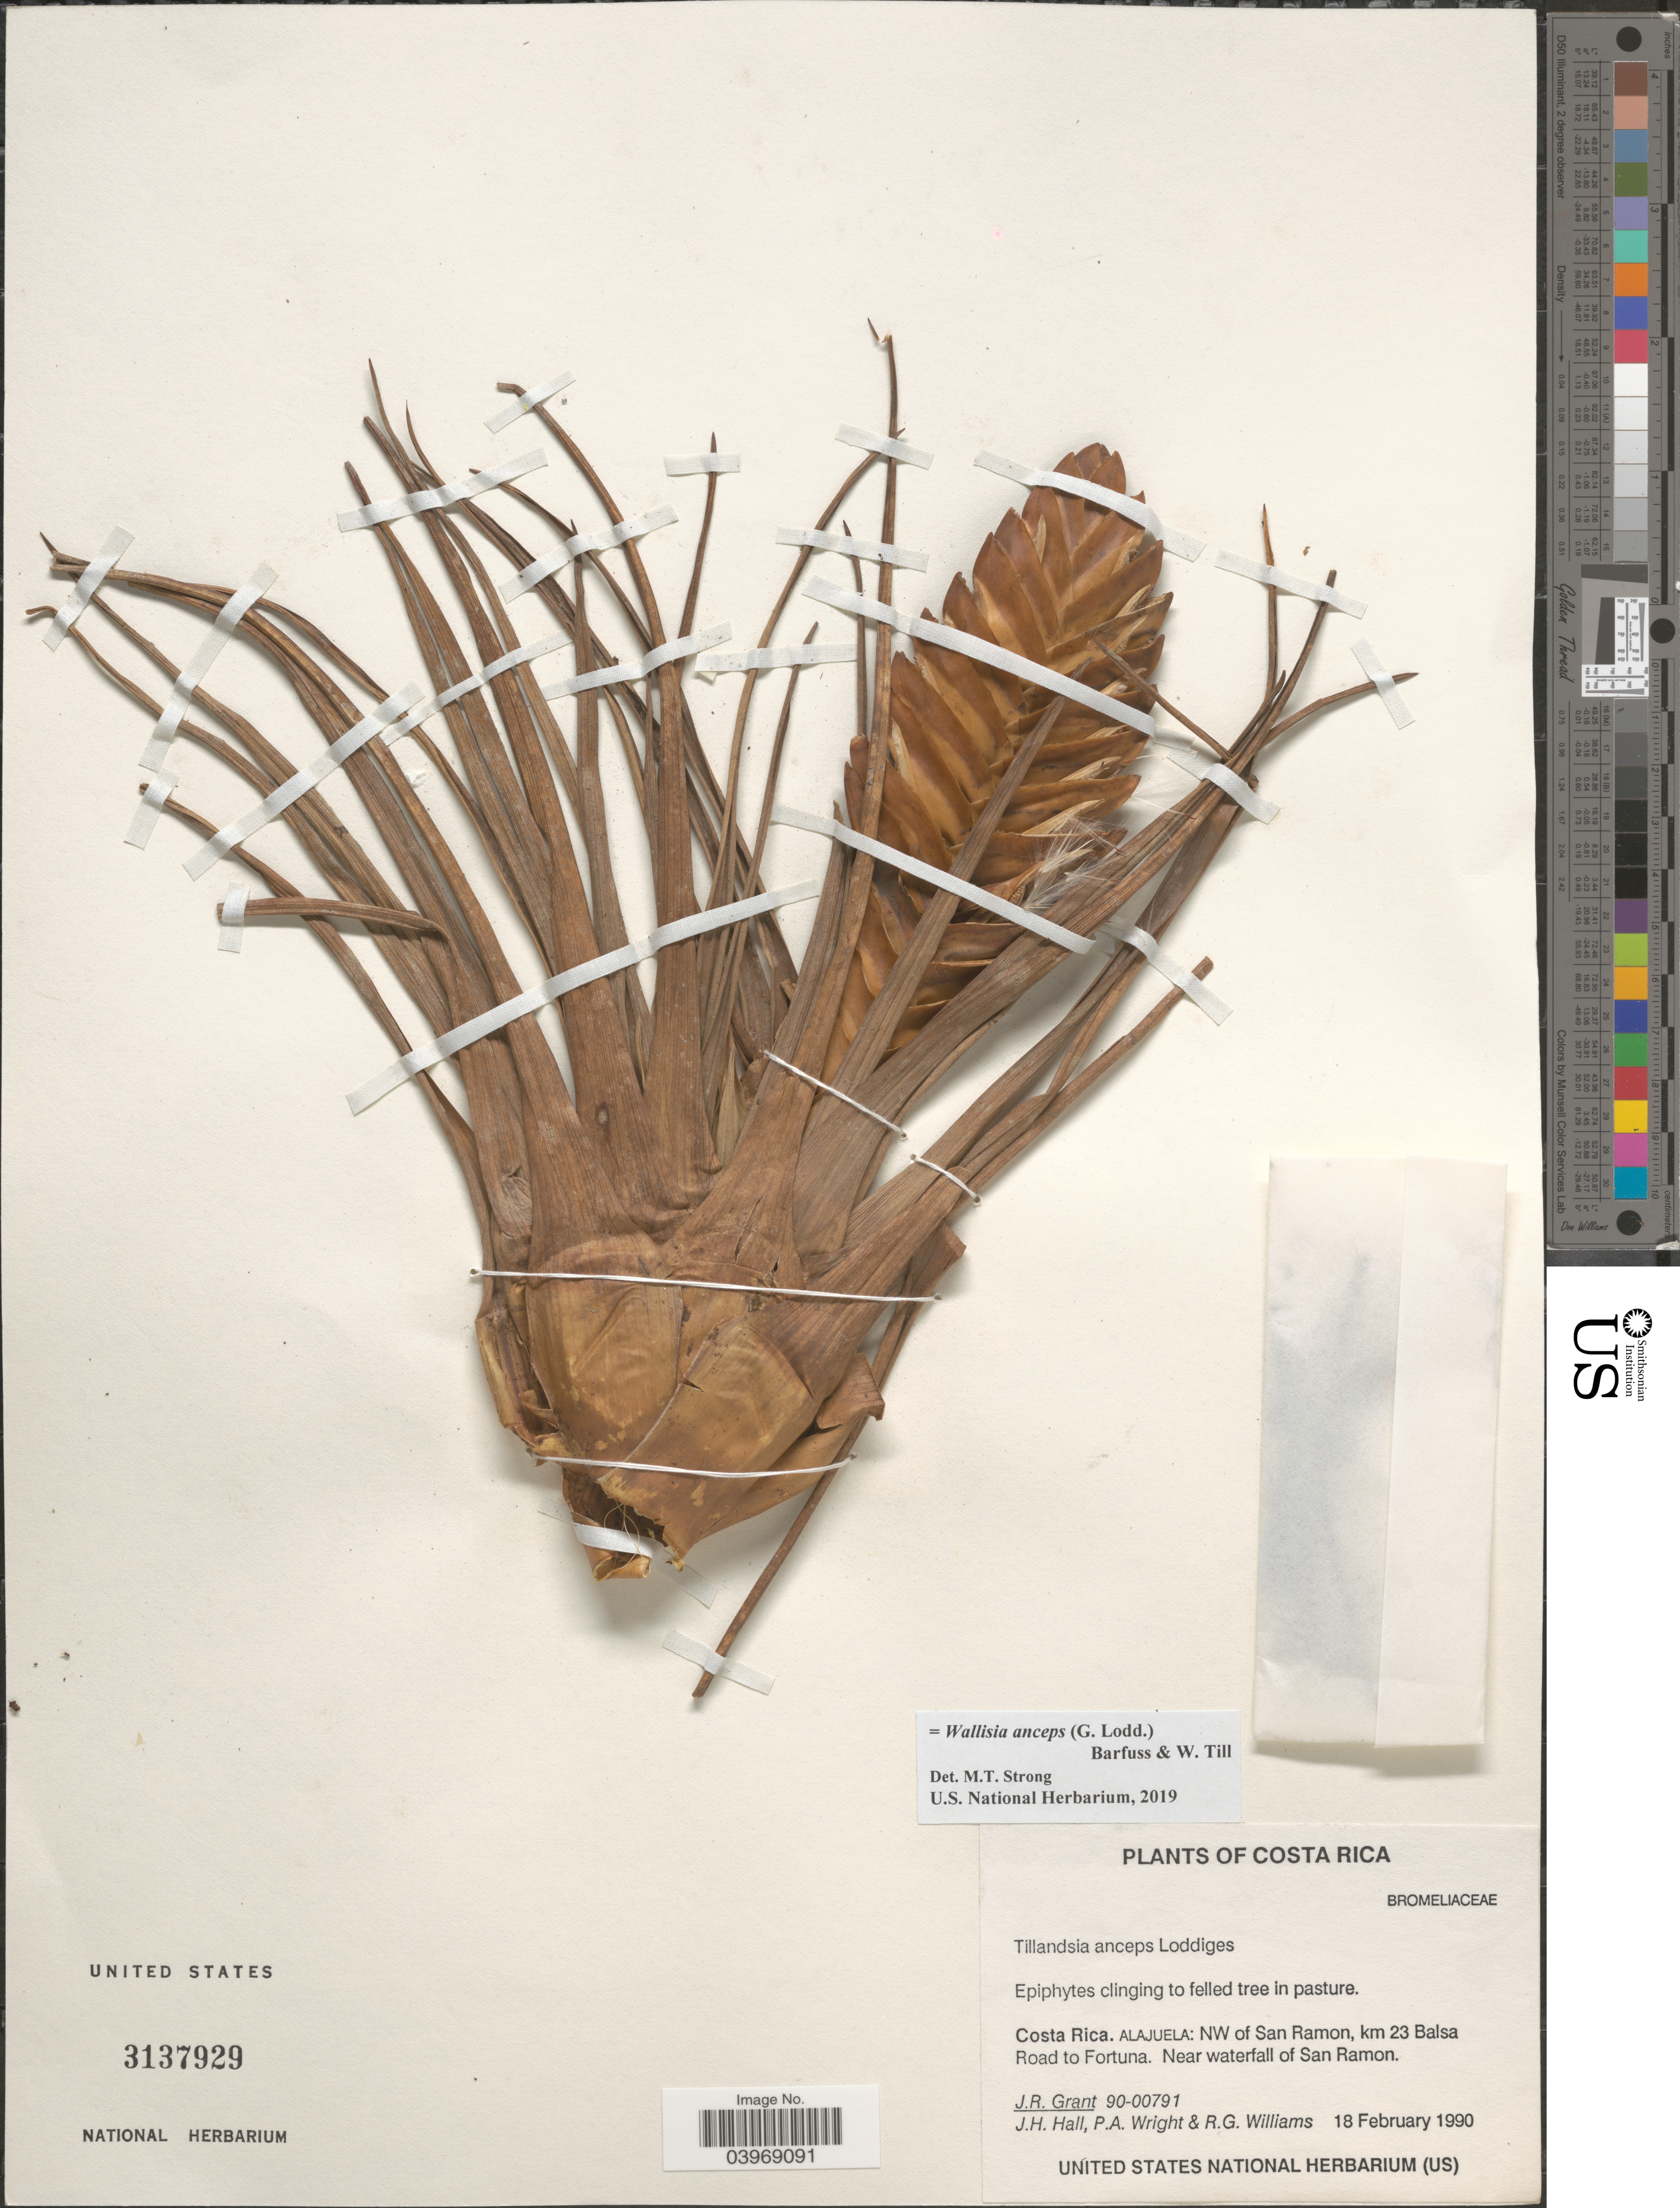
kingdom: Plantae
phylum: Tracheophyta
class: Liliopsida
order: Poales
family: Bromeliaceae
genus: Wallisia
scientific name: Wallisia anceps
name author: (G. Lodd.) Barfuss & W. Till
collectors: J. Grant, J. Hall, P. A. Wright & R. G. Williams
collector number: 90-00791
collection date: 1990-02-18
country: Costa Rica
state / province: Alajuela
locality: NW of San Ramon, km 23 Balsa Road to Fortuna. Near waterfall of San Ramon.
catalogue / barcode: US 3137929